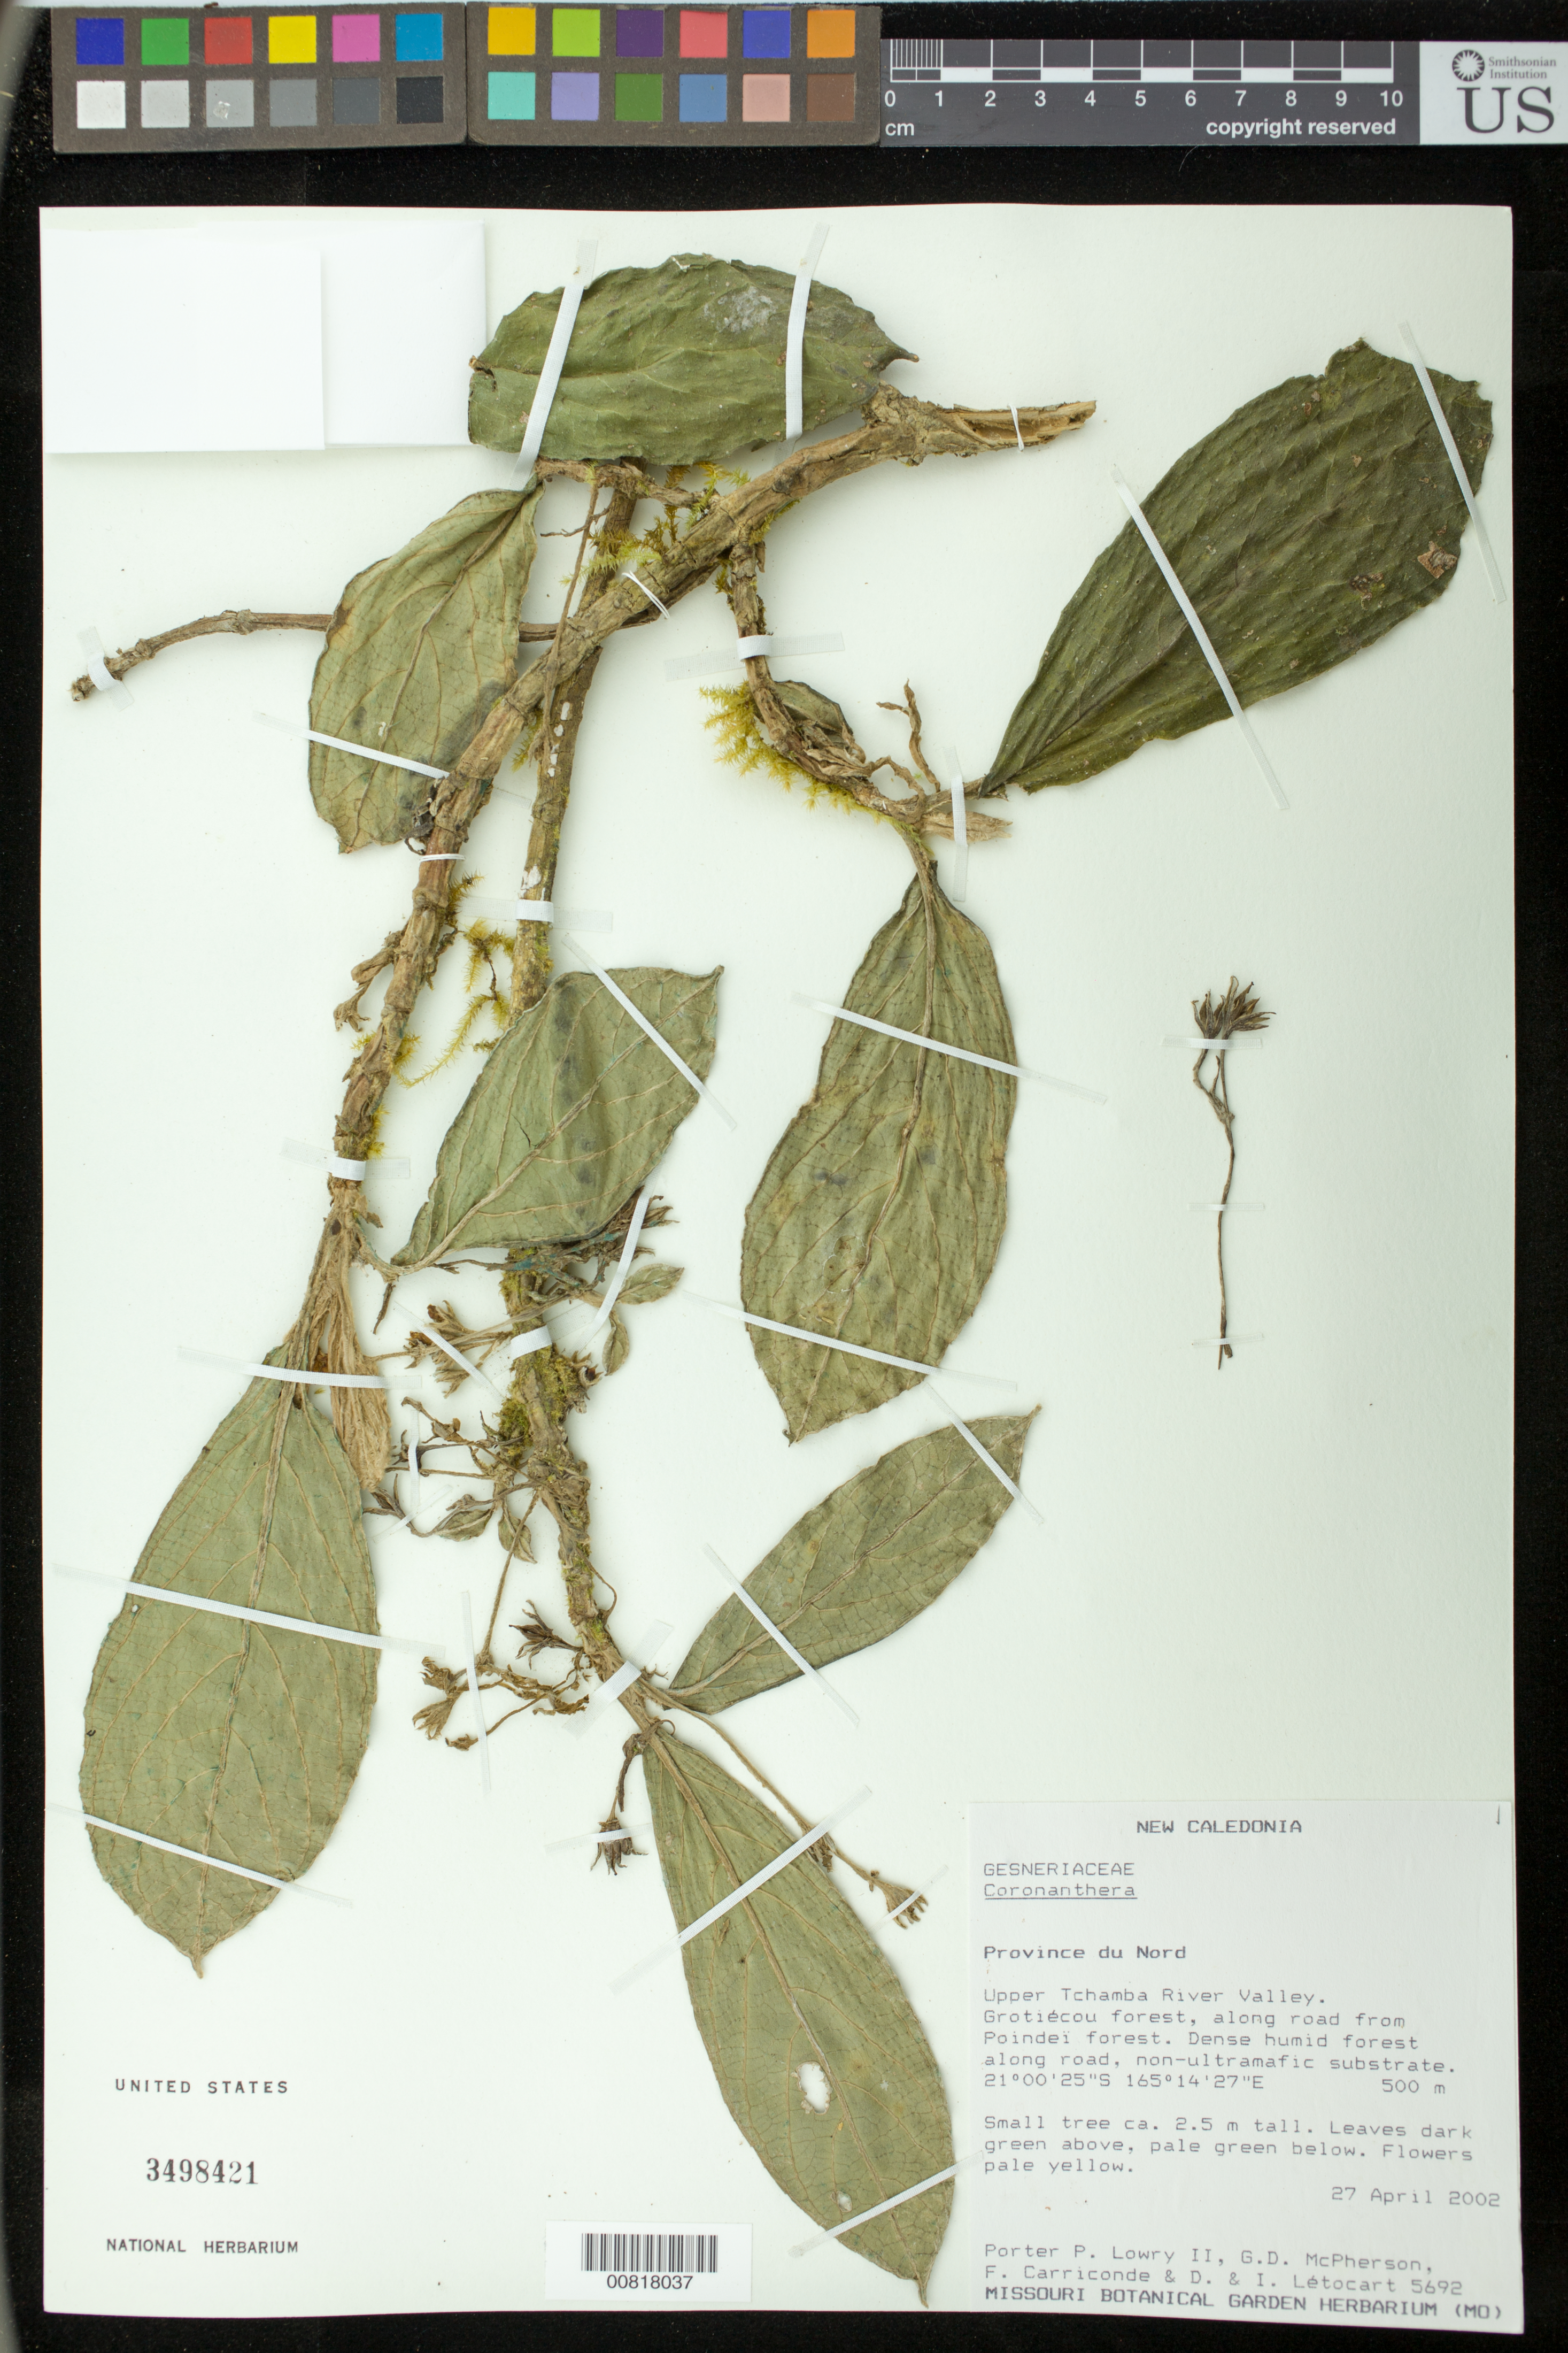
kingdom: Plantae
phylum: Tracheophyta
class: Magnoliopsida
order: Lamiales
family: Gesneriaceae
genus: Coronanthera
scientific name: Coronanthera sp.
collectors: P. P. Lowry, G. D. McPherson, F. Carriconde, D. Letocart & I. Letocart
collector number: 5692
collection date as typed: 27 Apr 2002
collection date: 2002-04-27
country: New Caledonia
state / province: Nord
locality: Province du Nord, upper Tchamba River Valley, Grotiécou forest, along road from Poindei forest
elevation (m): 500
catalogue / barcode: US 3498421